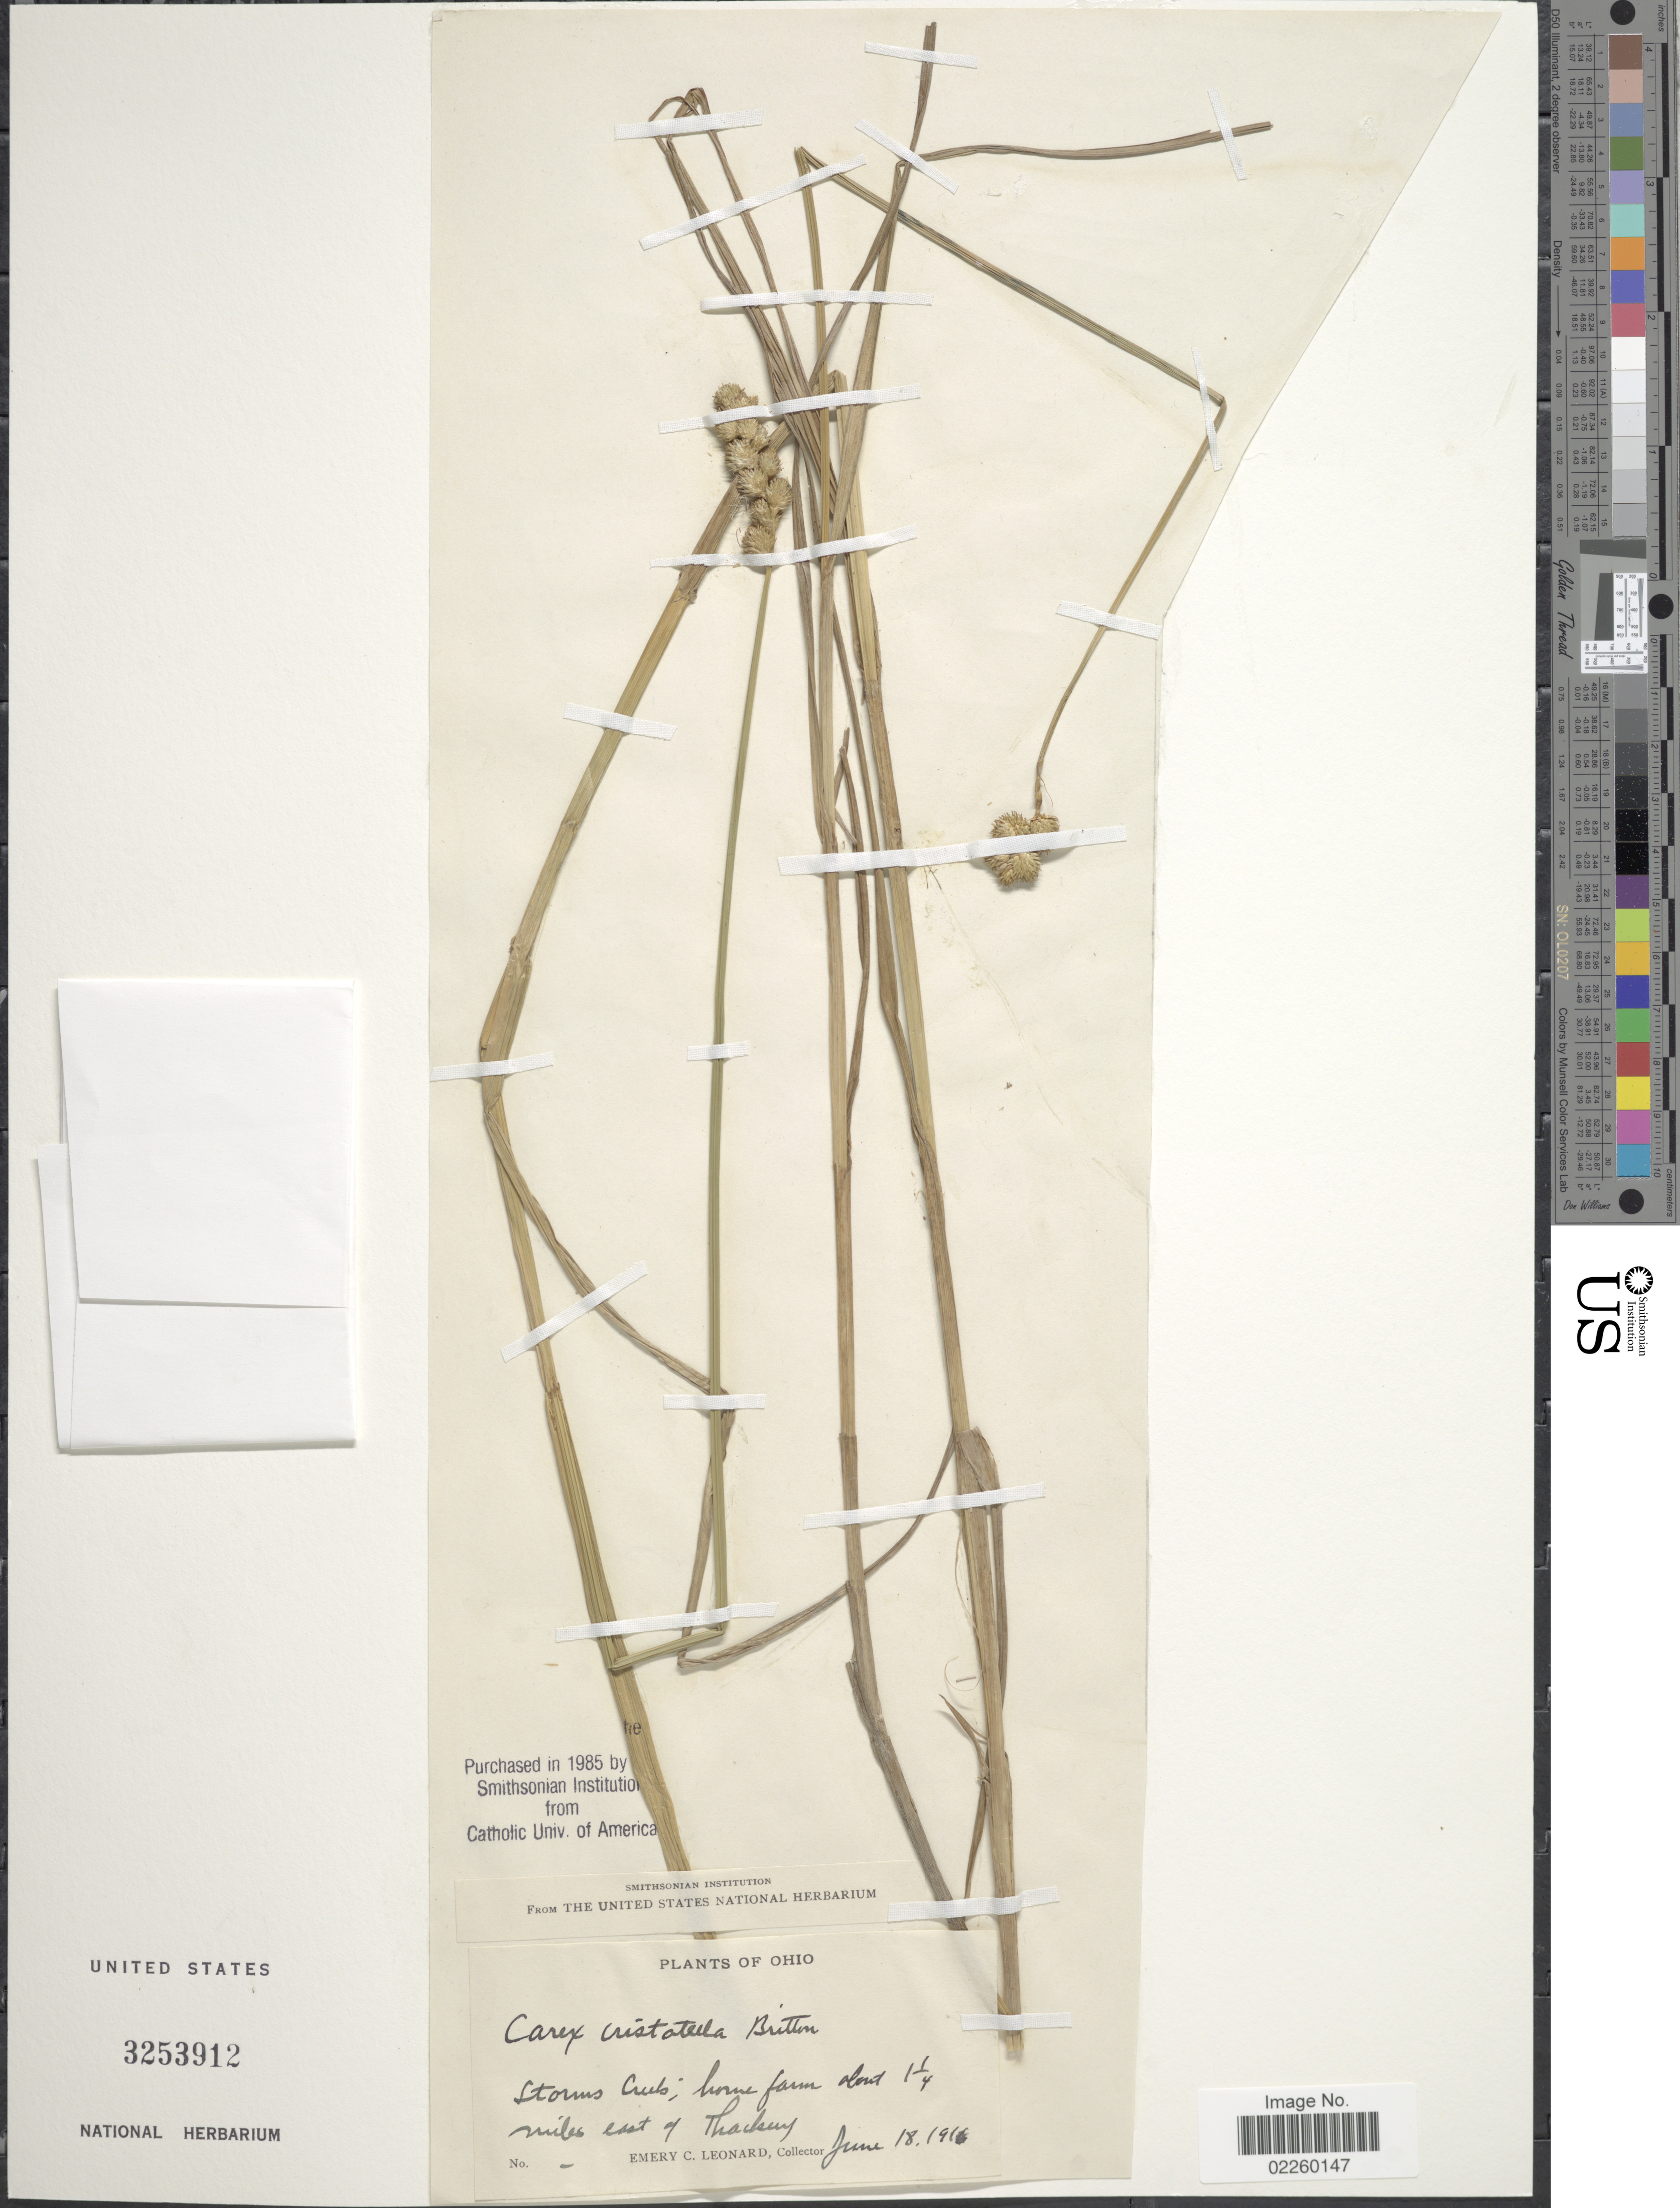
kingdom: Plantae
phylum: Tracheophyta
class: Liliopsida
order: Poales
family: Cyperaceae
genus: Carex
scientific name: Carex cristatella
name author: Britton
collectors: E. C. Leonard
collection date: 1916-06-18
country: United States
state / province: Ohio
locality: Storms Creek, home farm about 1¼ miles east of Thackery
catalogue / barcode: US 3253912